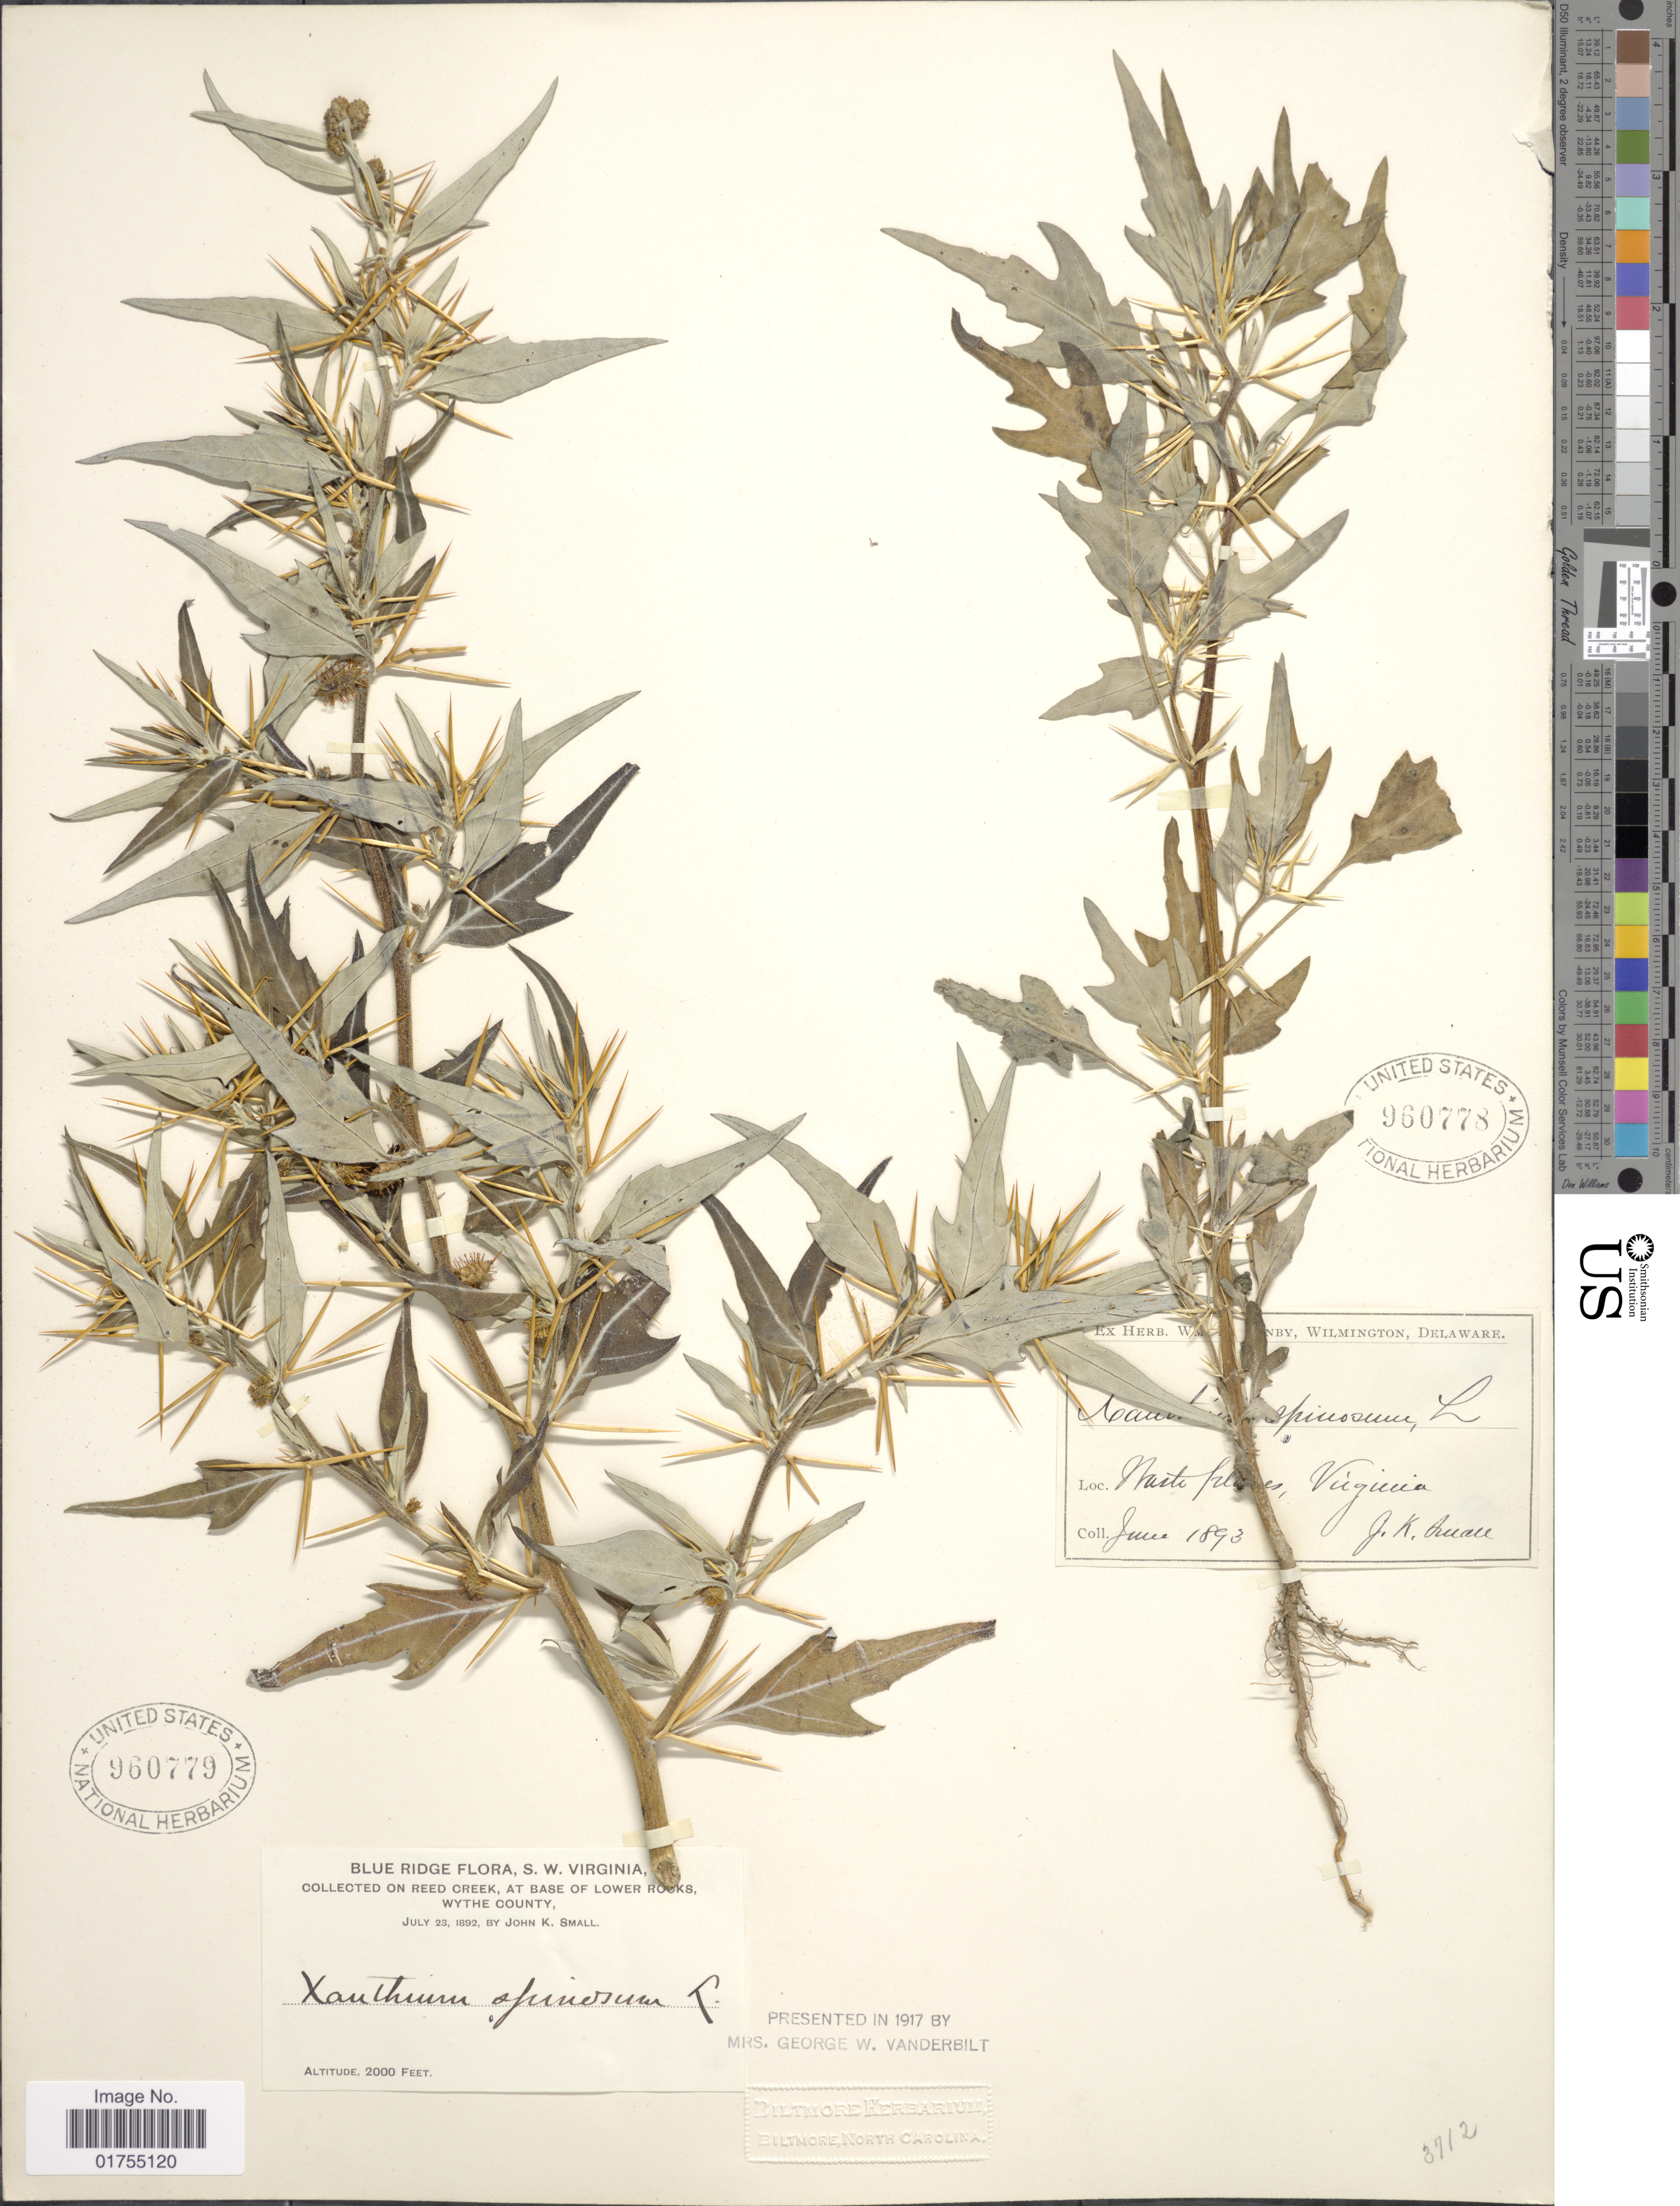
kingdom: Plantae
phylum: Tracheophyta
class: Magnoliopsida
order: Asterales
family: Asteraceae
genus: Xanthium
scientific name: Xanthium spinosum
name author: L.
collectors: J. K. Small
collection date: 1893-06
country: United States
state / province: Virginia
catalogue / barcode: US 960778-2